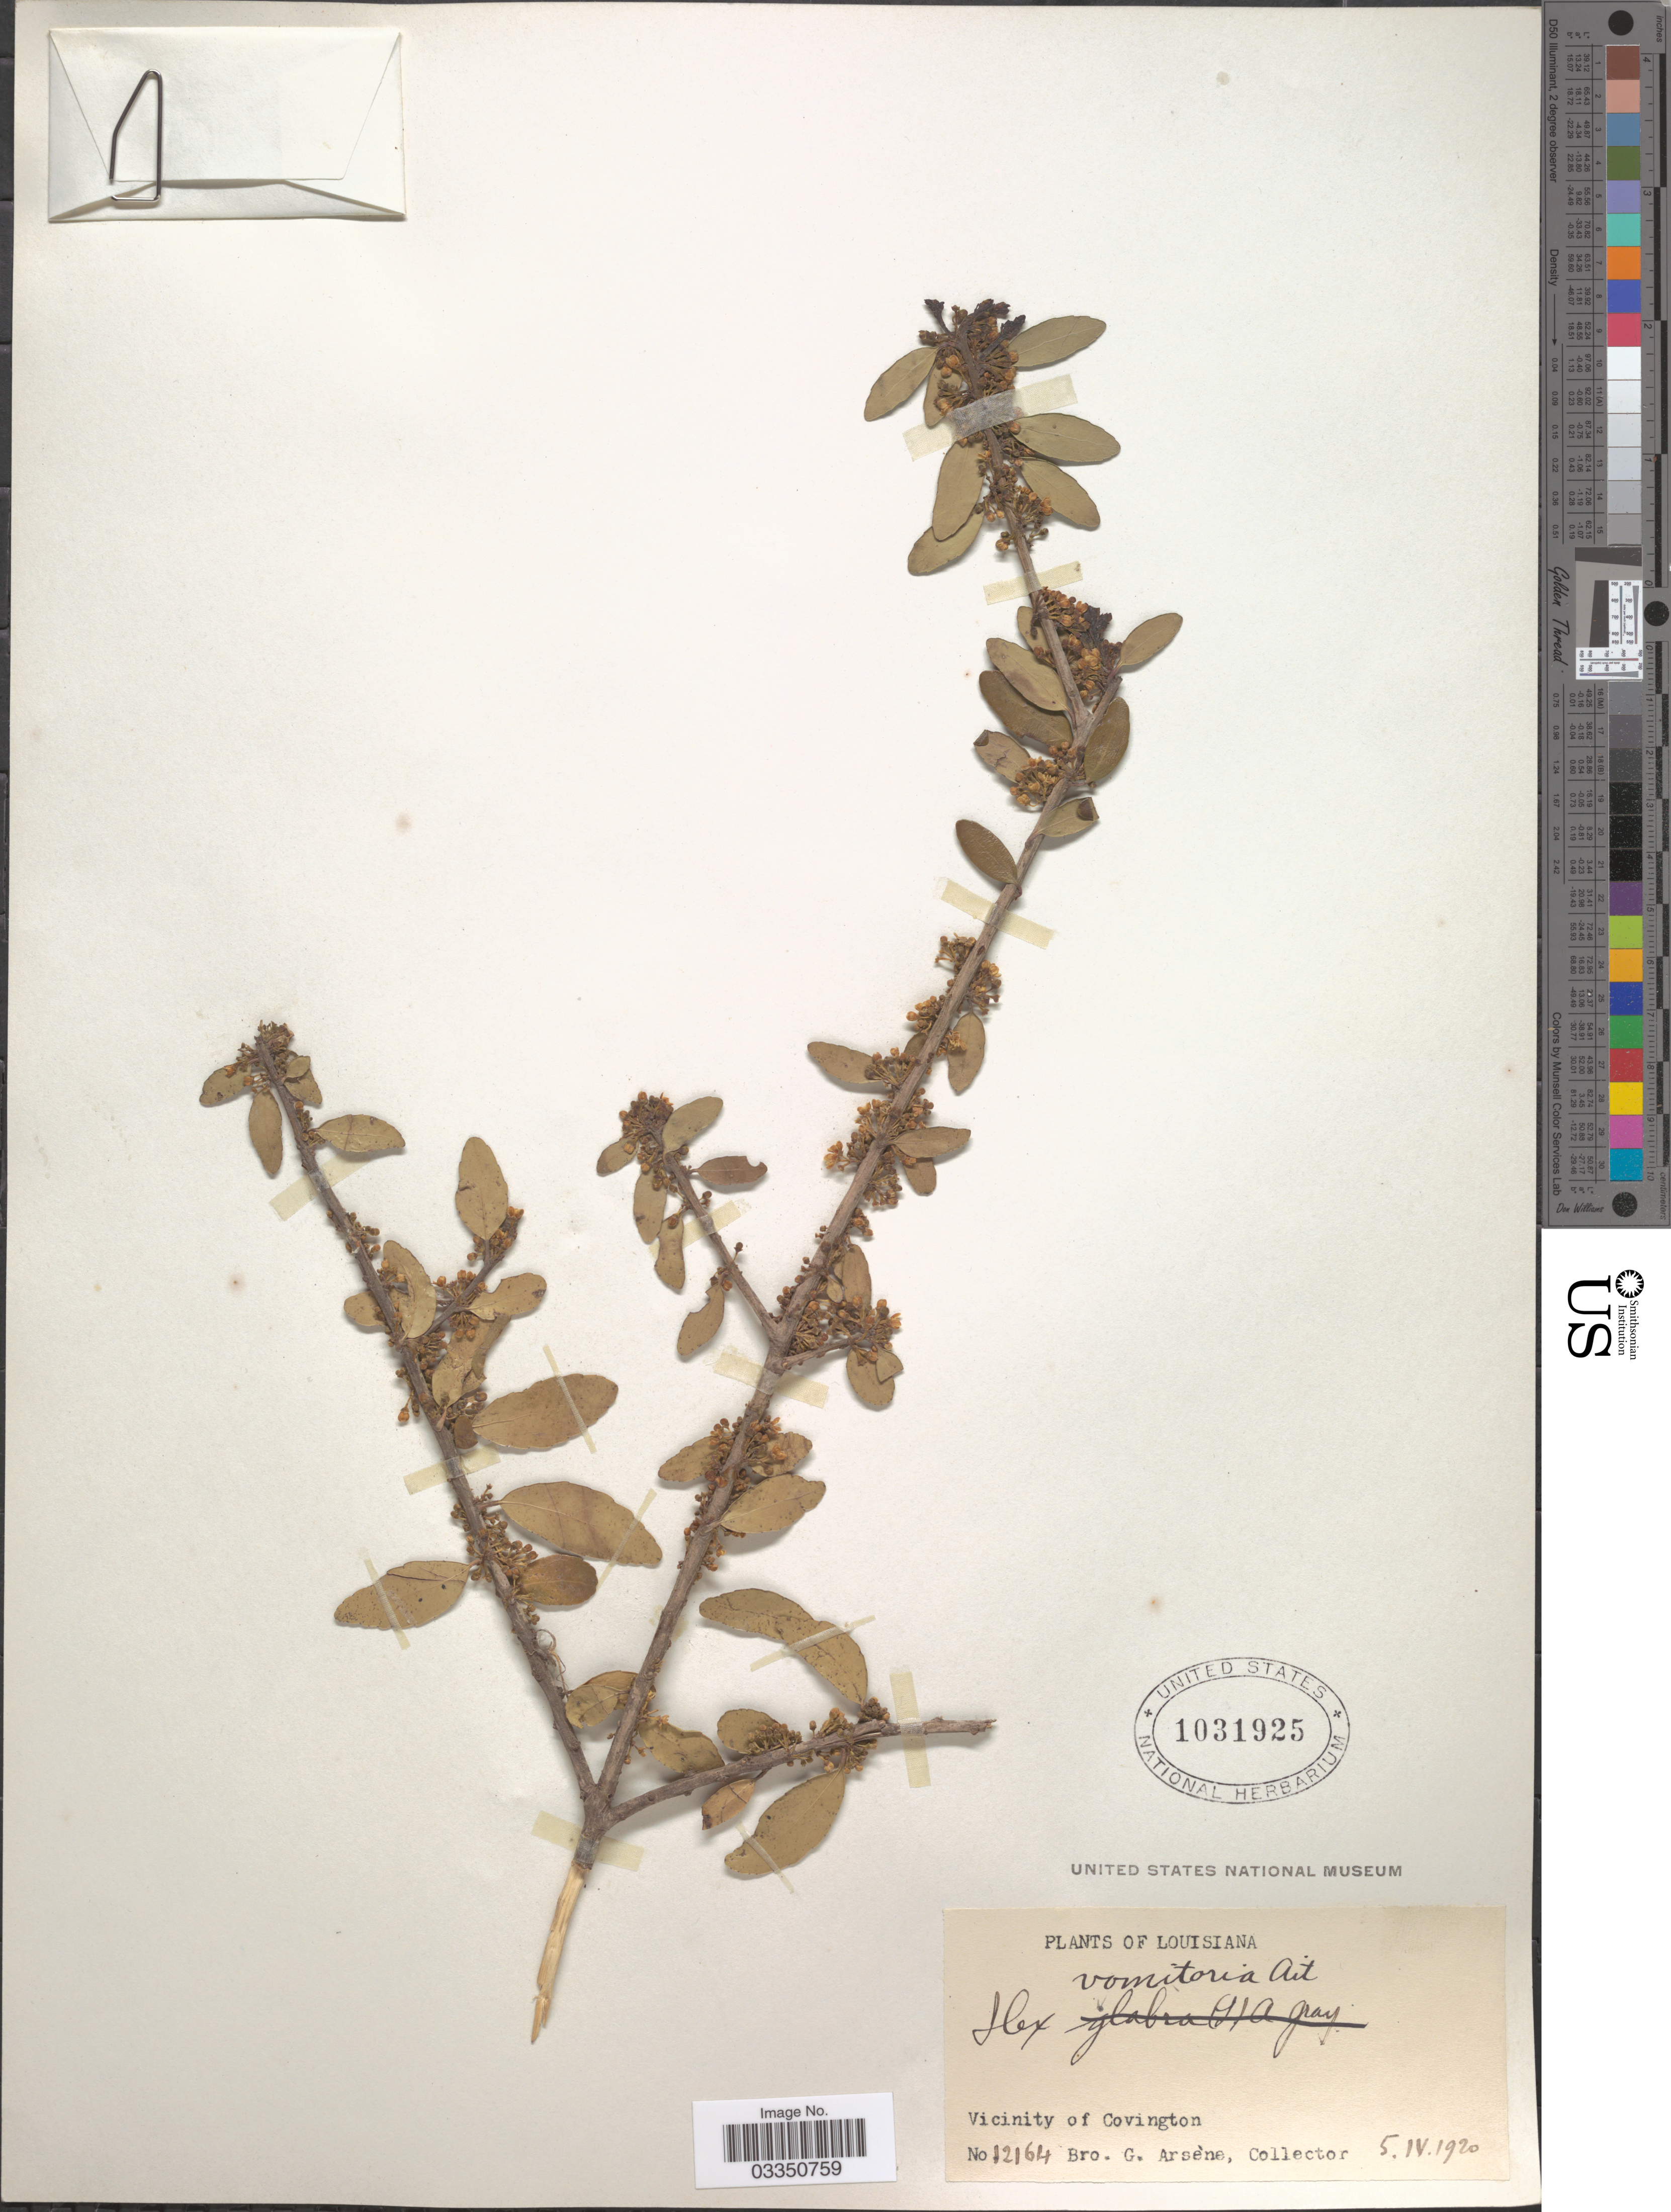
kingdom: Plantae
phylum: Tracheophyta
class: Magnoliopsida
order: Aquifoliales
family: Aquifoliaceae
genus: Ilex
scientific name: Ilex vomitoria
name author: Aiton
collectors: Bro. G. Arsène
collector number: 12164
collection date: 1920-04-05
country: United States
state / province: Louisiana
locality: Vicinity of Covington.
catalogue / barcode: US 1031925